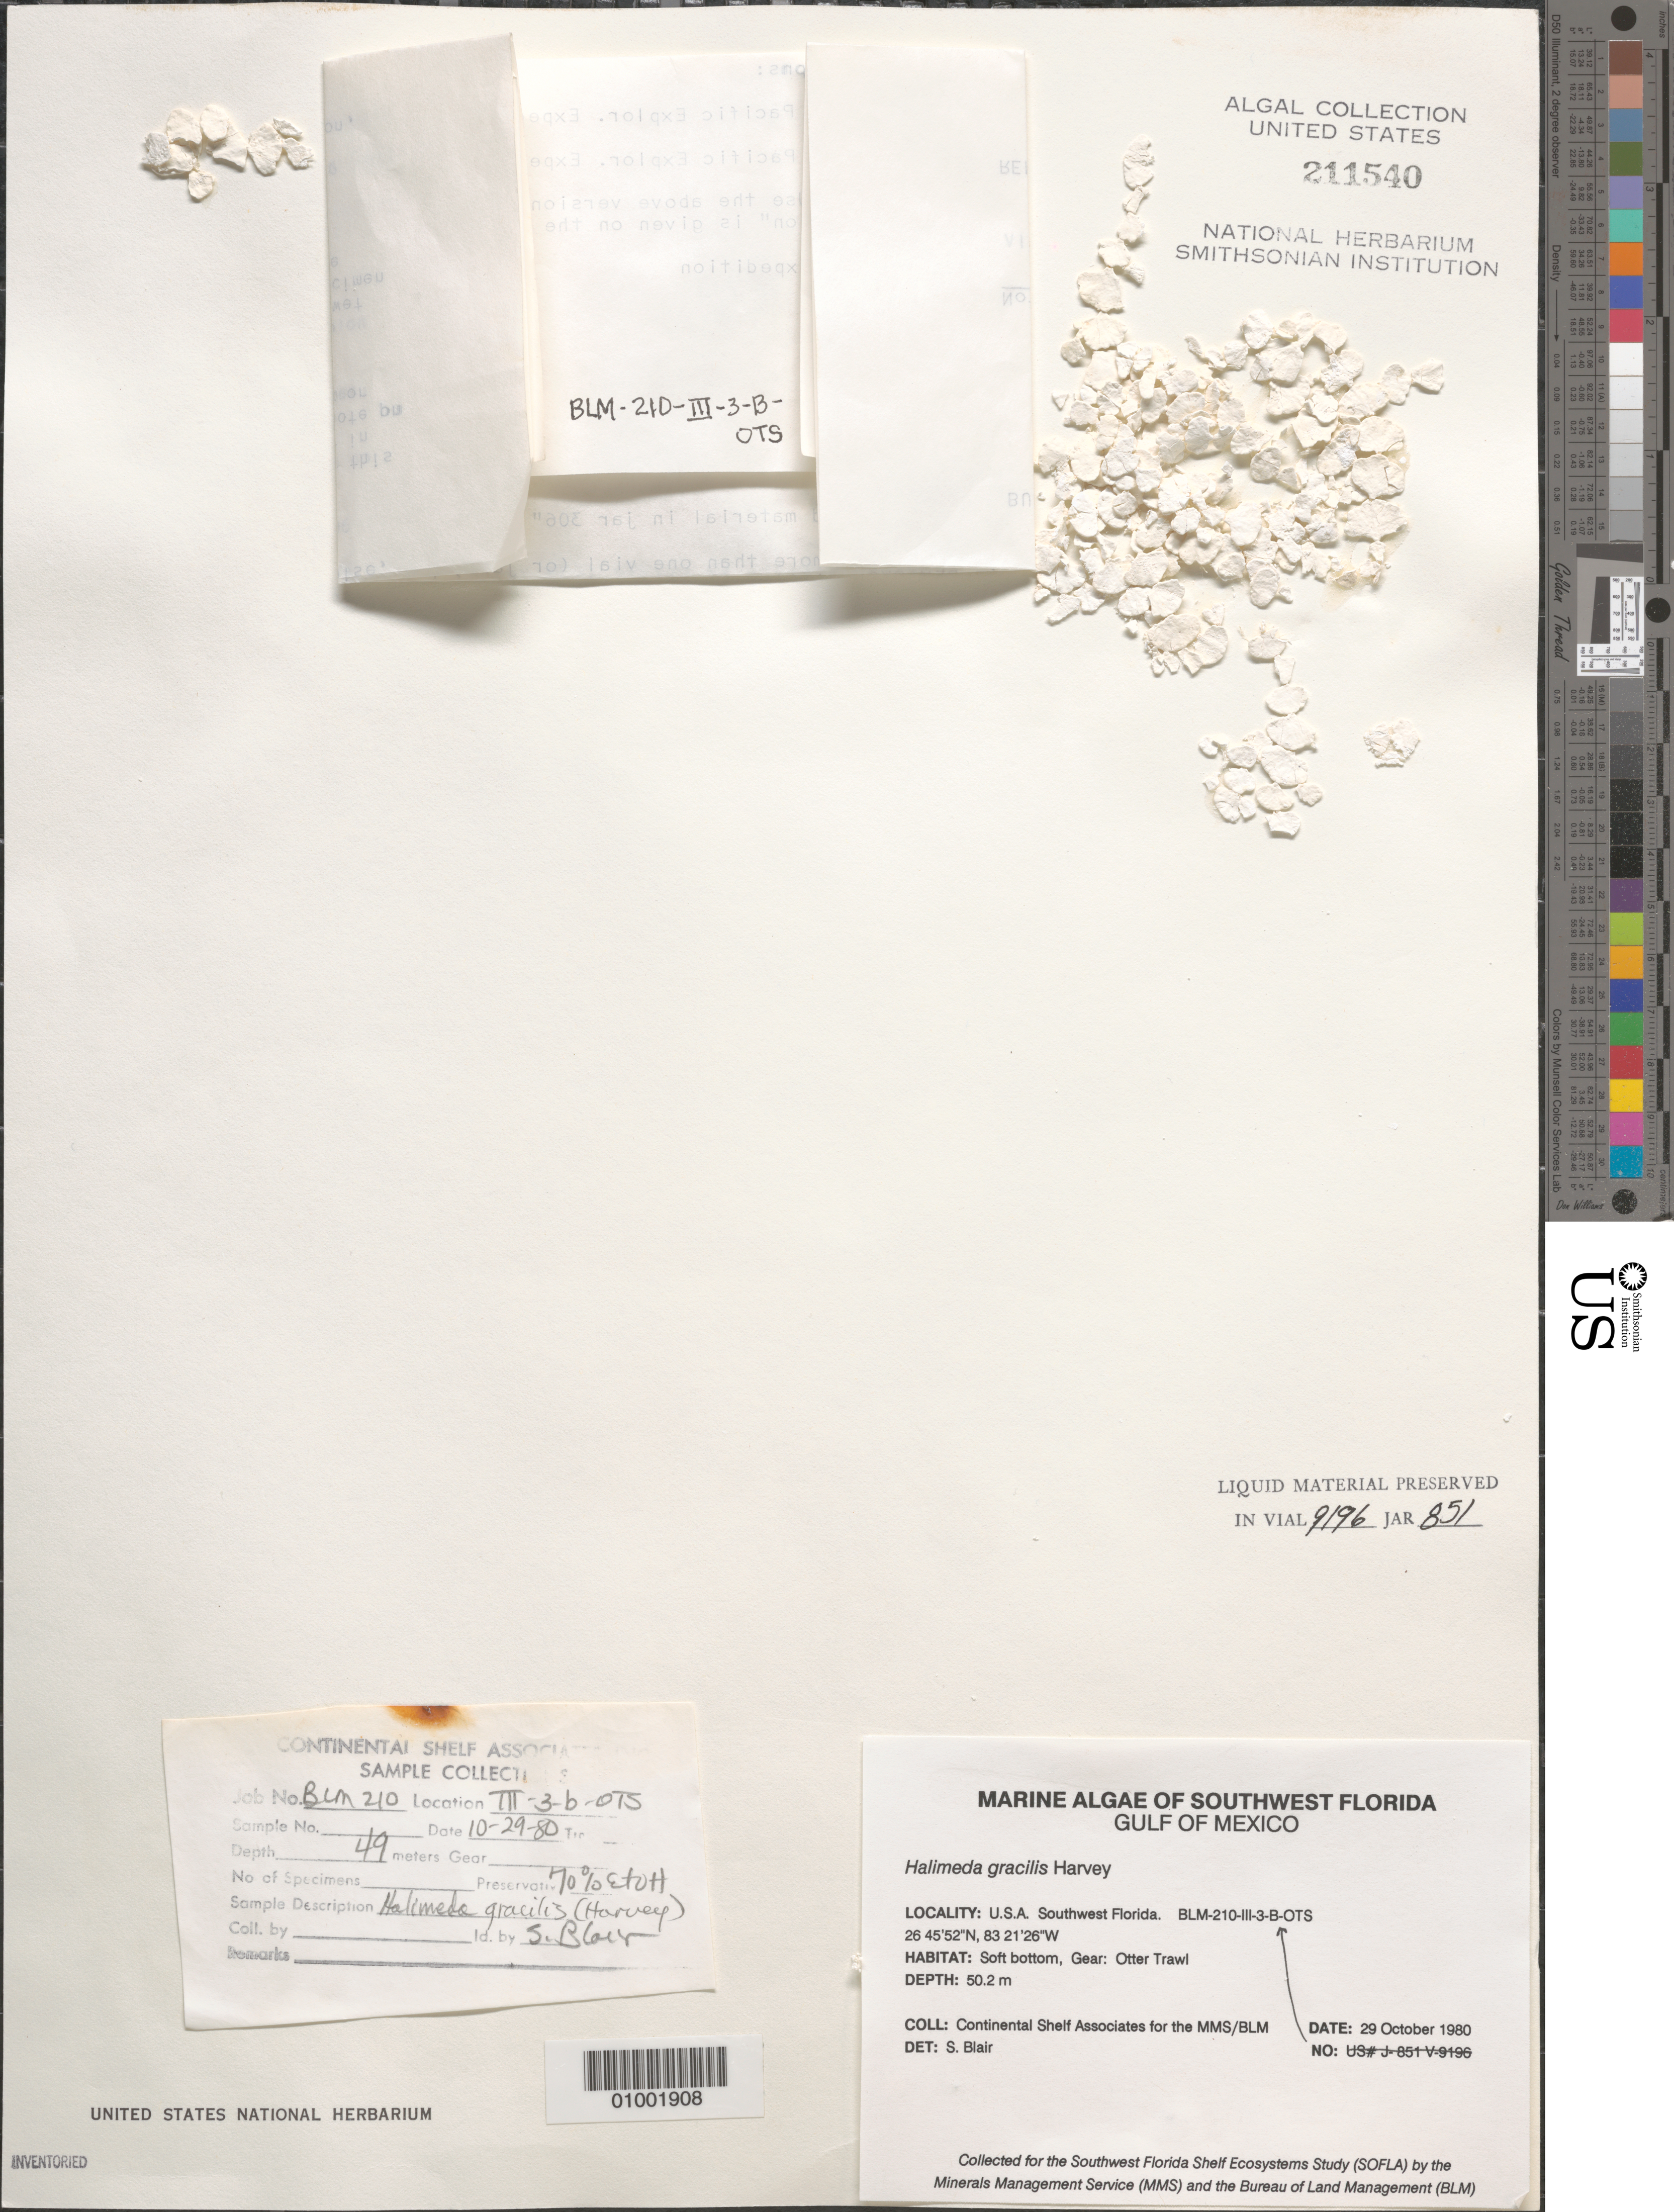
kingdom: Plantae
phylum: Chlorophyta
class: Ulvophyceae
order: Bryopsidales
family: Halimedaceae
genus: Halimeda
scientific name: Halimeda gracilis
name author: Harv. ex J. Agardh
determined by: Blair, S. M.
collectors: Continental Shelf Associates for the MMS/BLM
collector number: BLM-210-III-3-B-OTS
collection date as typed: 29 Oct 1980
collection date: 1980-10-29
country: United States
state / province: Florida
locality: Gulf of Mexico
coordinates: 26 45'52"N, 83 21'26"W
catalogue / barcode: US 211540